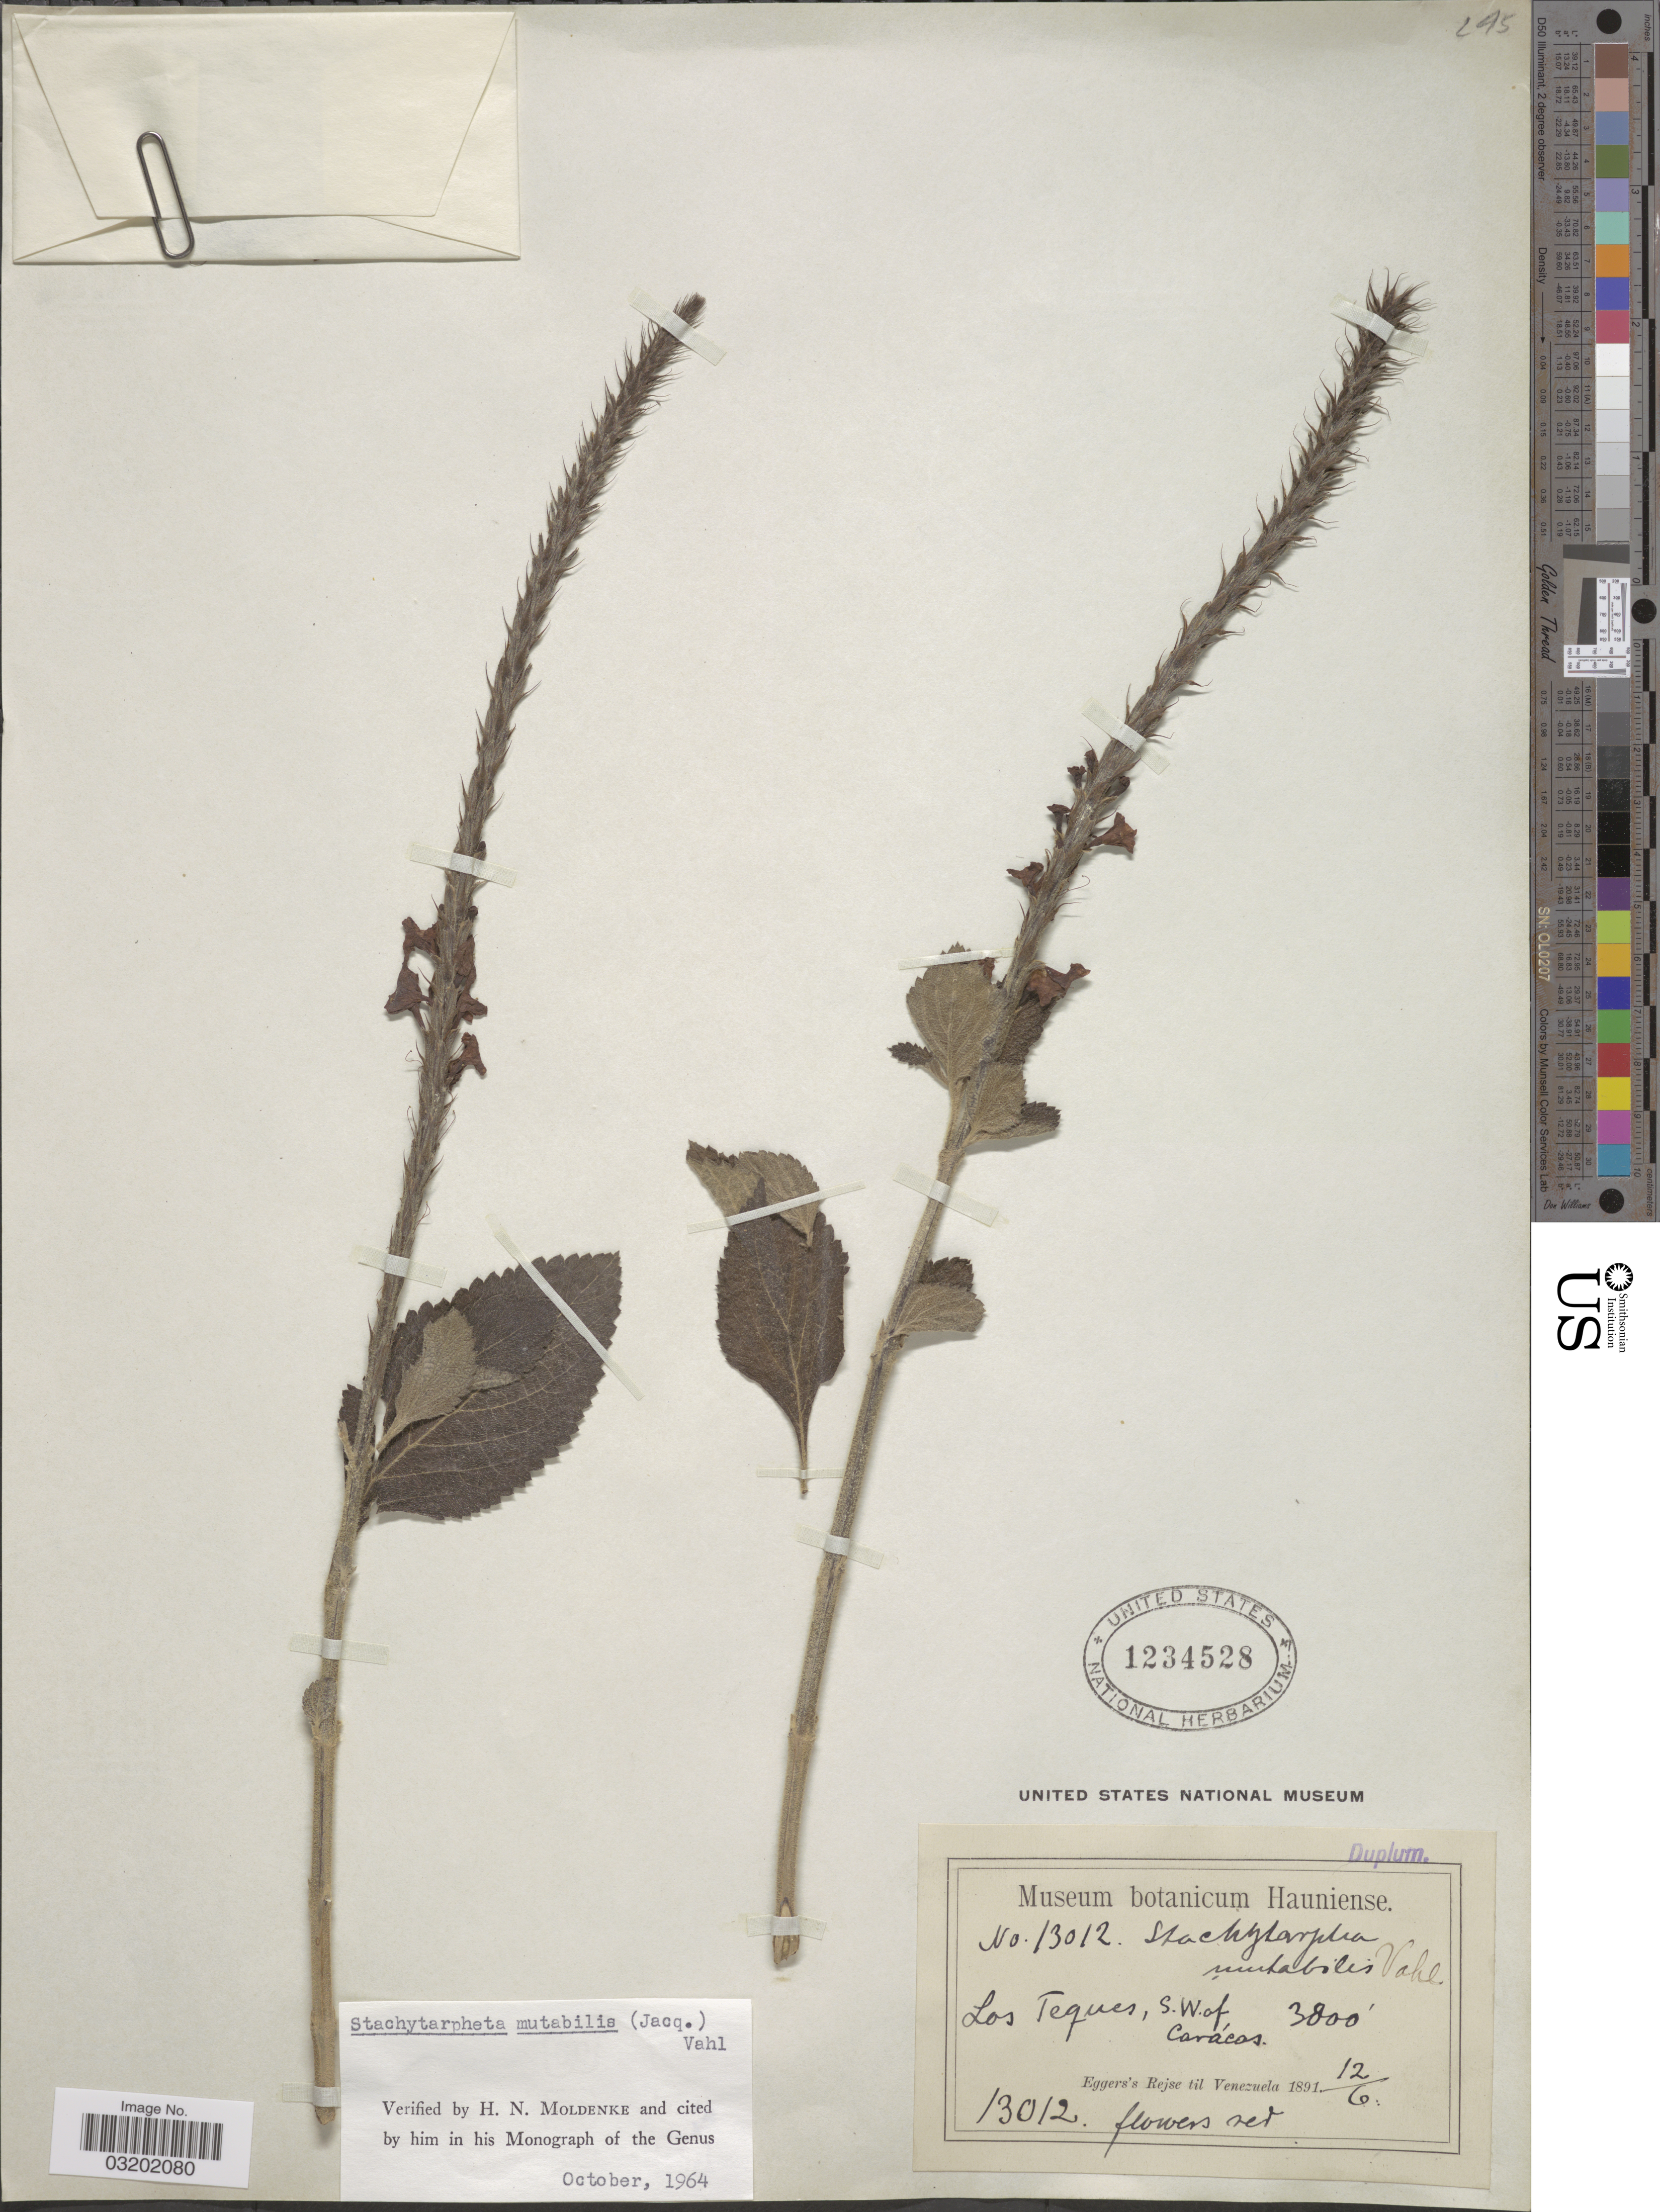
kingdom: Plantae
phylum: Tracheophyta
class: Magnoliopsida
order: Lamiales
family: Verbenaceae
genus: Stachytarpheta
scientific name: Stachytarpheta mutabilis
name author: (Jacq.) Vahl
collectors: -. Eggers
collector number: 13012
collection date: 1891-06-12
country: Venezuela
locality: Los Teques, S.W. of Carácas.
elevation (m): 1158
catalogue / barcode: US 1234528